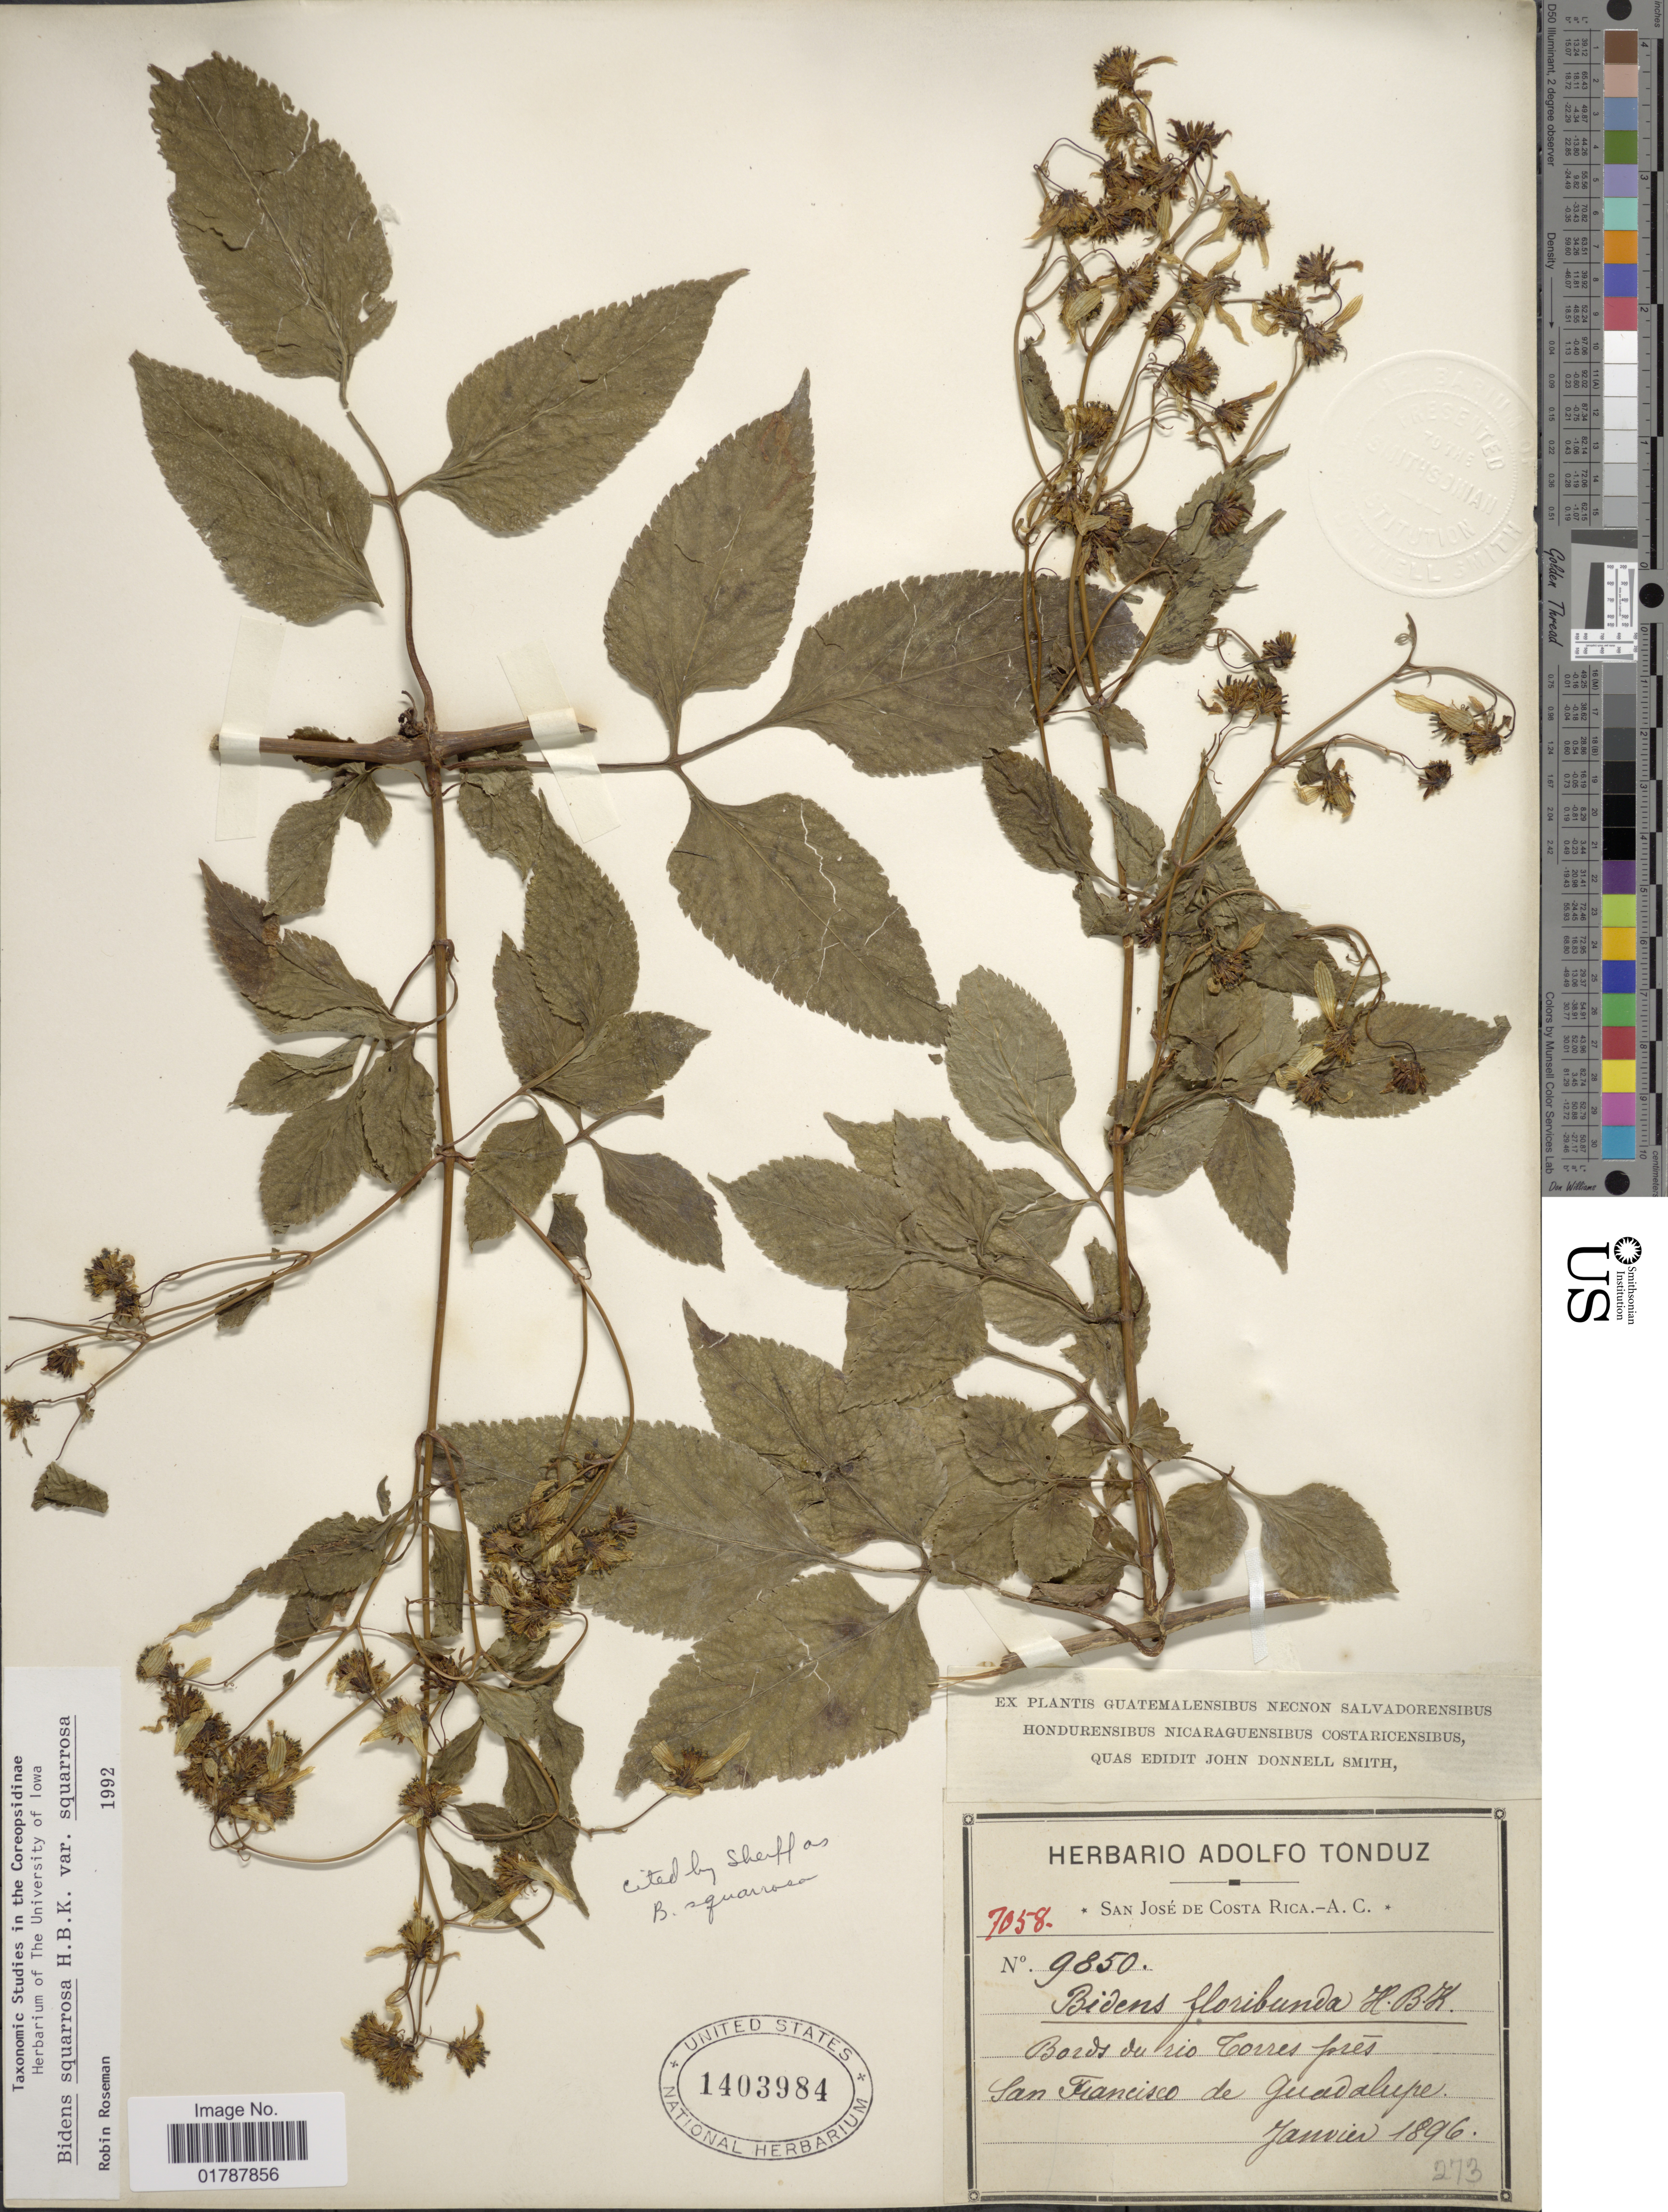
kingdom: Plantae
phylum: Tracheophyta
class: Magnoliopsida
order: Asterales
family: Asteraceae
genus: Bidens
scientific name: Bidens squarrosa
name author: Kunth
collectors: ex Herb. Adolfo Tonduz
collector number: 7058/9850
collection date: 1896-01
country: Costa Rica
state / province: San José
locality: San Jose de Costa Rica, Bords du rio Corres pres San Francisco de Guadalupe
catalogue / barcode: US 1403984